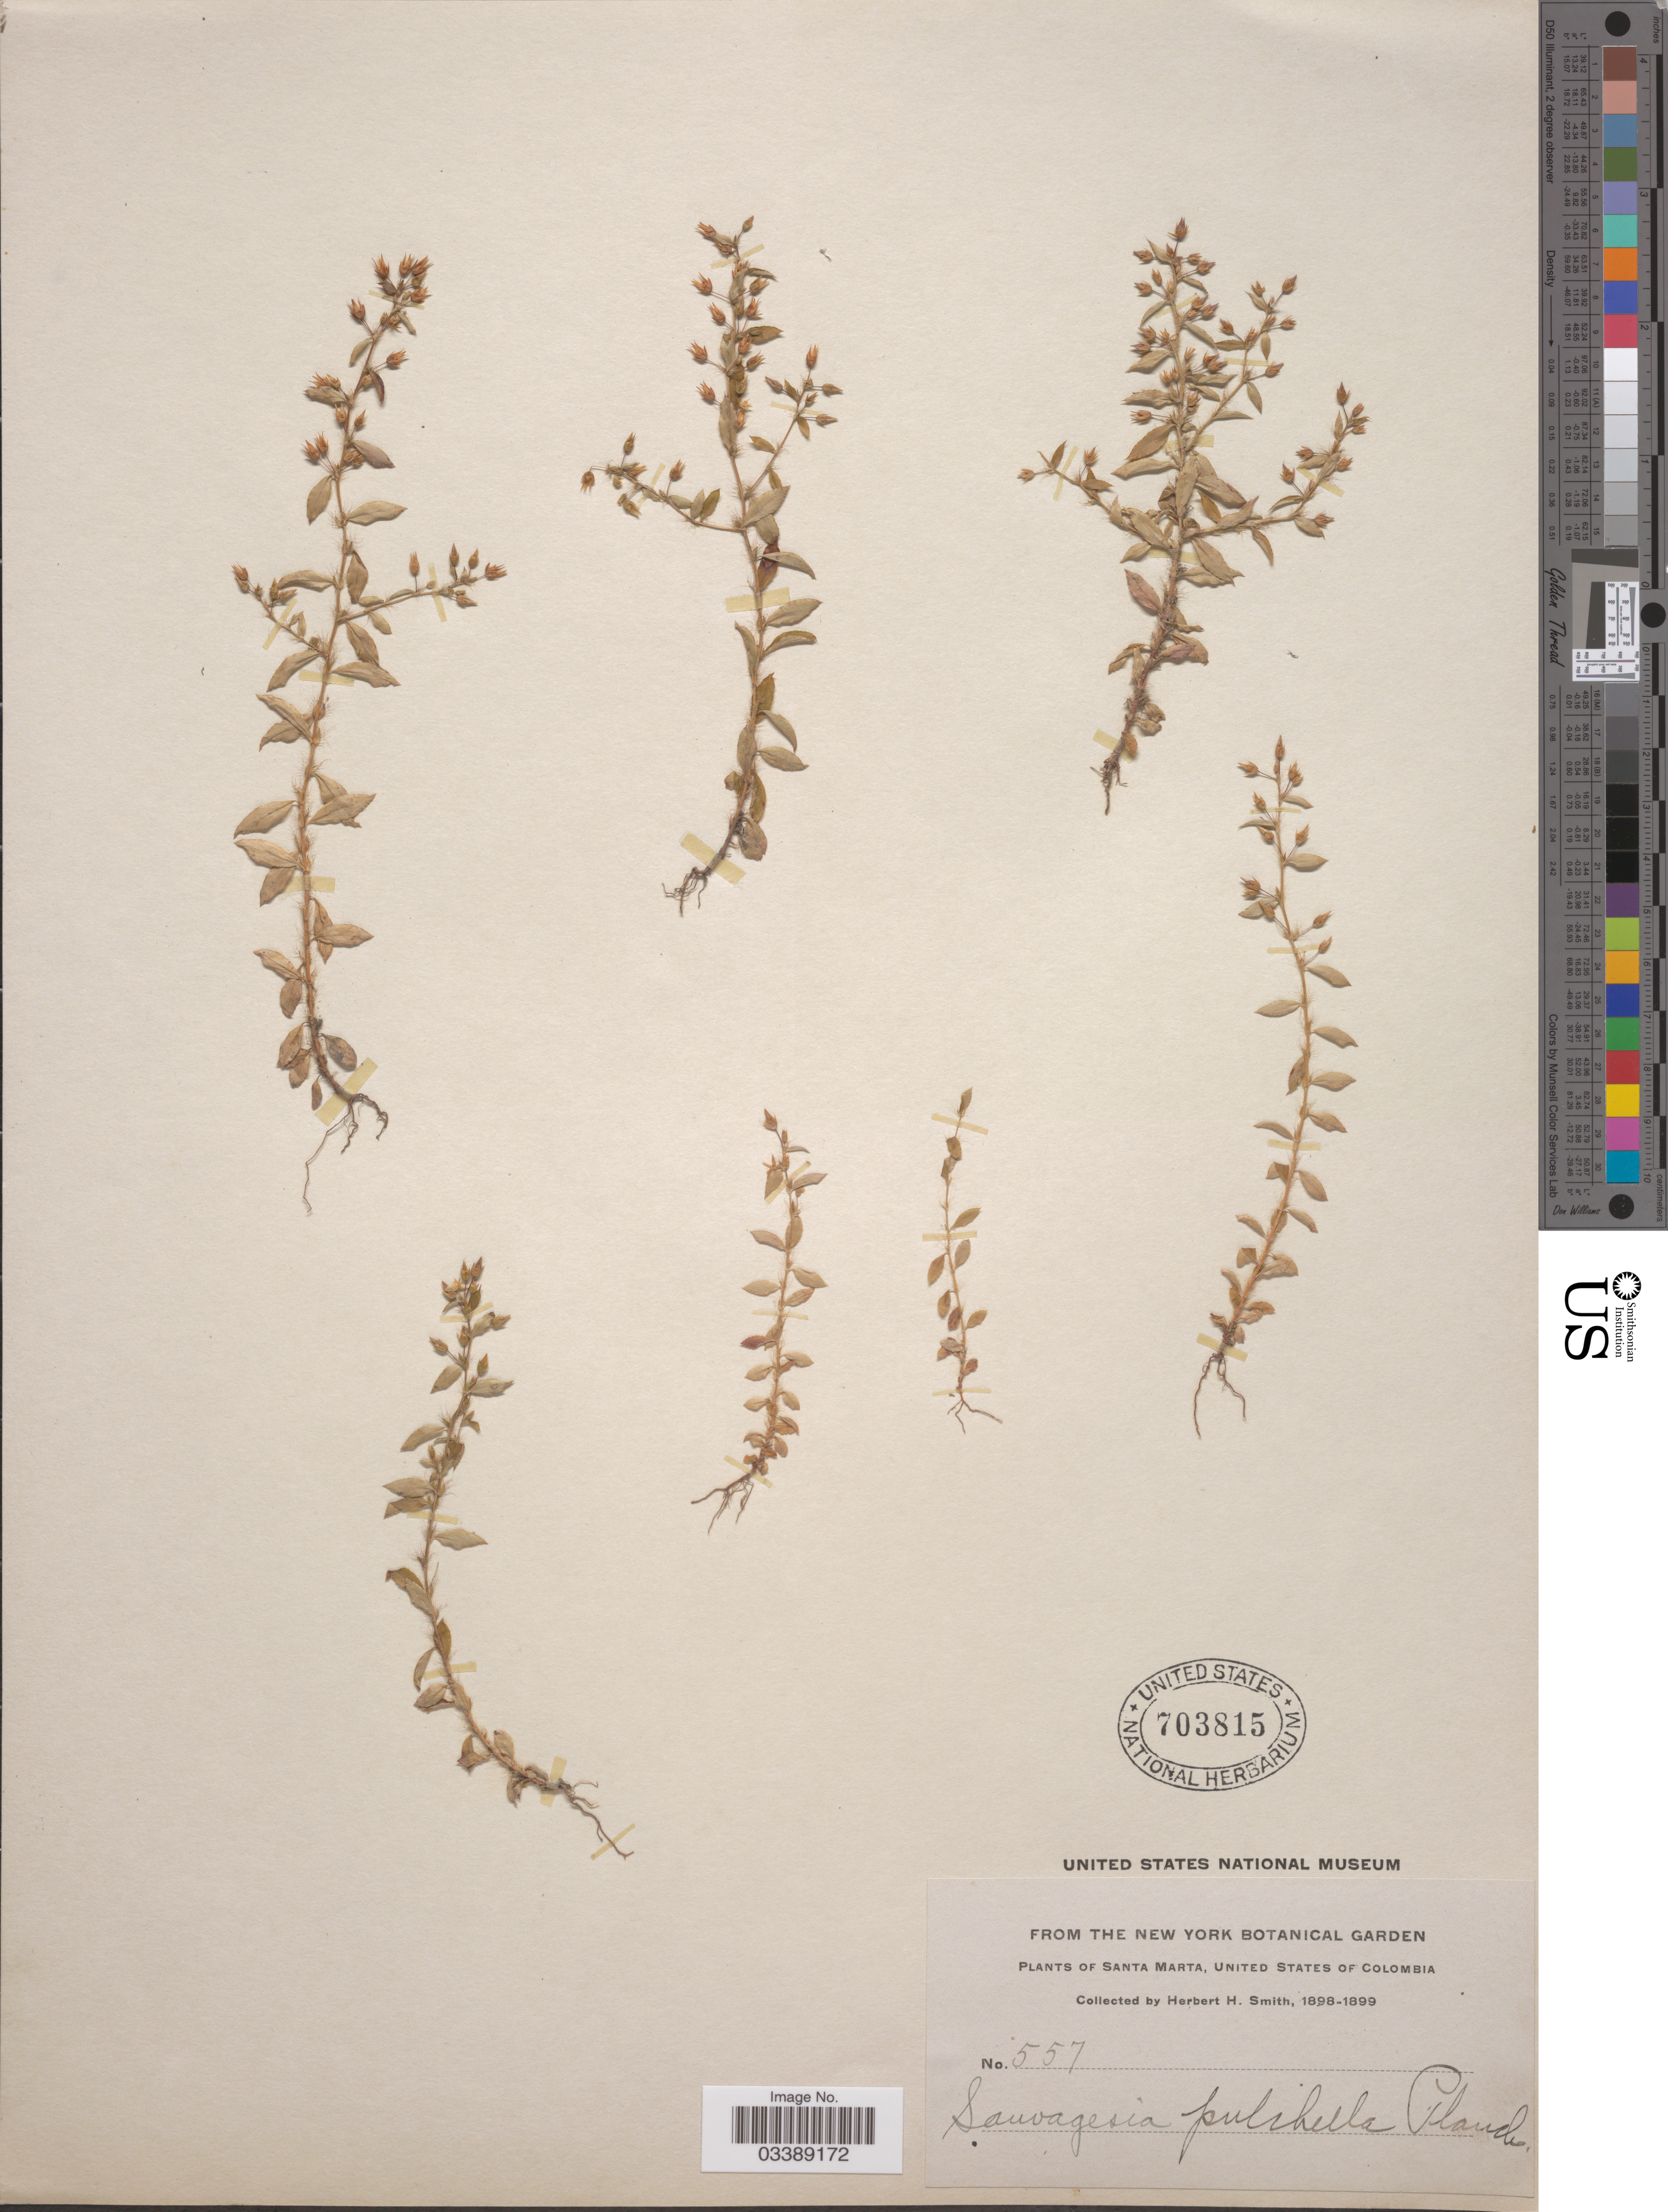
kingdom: Plantae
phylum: Tracheophyta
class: Magnoliopsida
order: Malpighiales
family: Ochnaceae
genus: Sauvagesia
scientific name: Sauvagesia pulchella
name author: Planch.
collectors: Herbert H. Smith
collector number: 557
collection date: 1898/1899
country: Colombia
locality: Santa Marta, United States of Colombia.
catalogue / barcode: US 703815